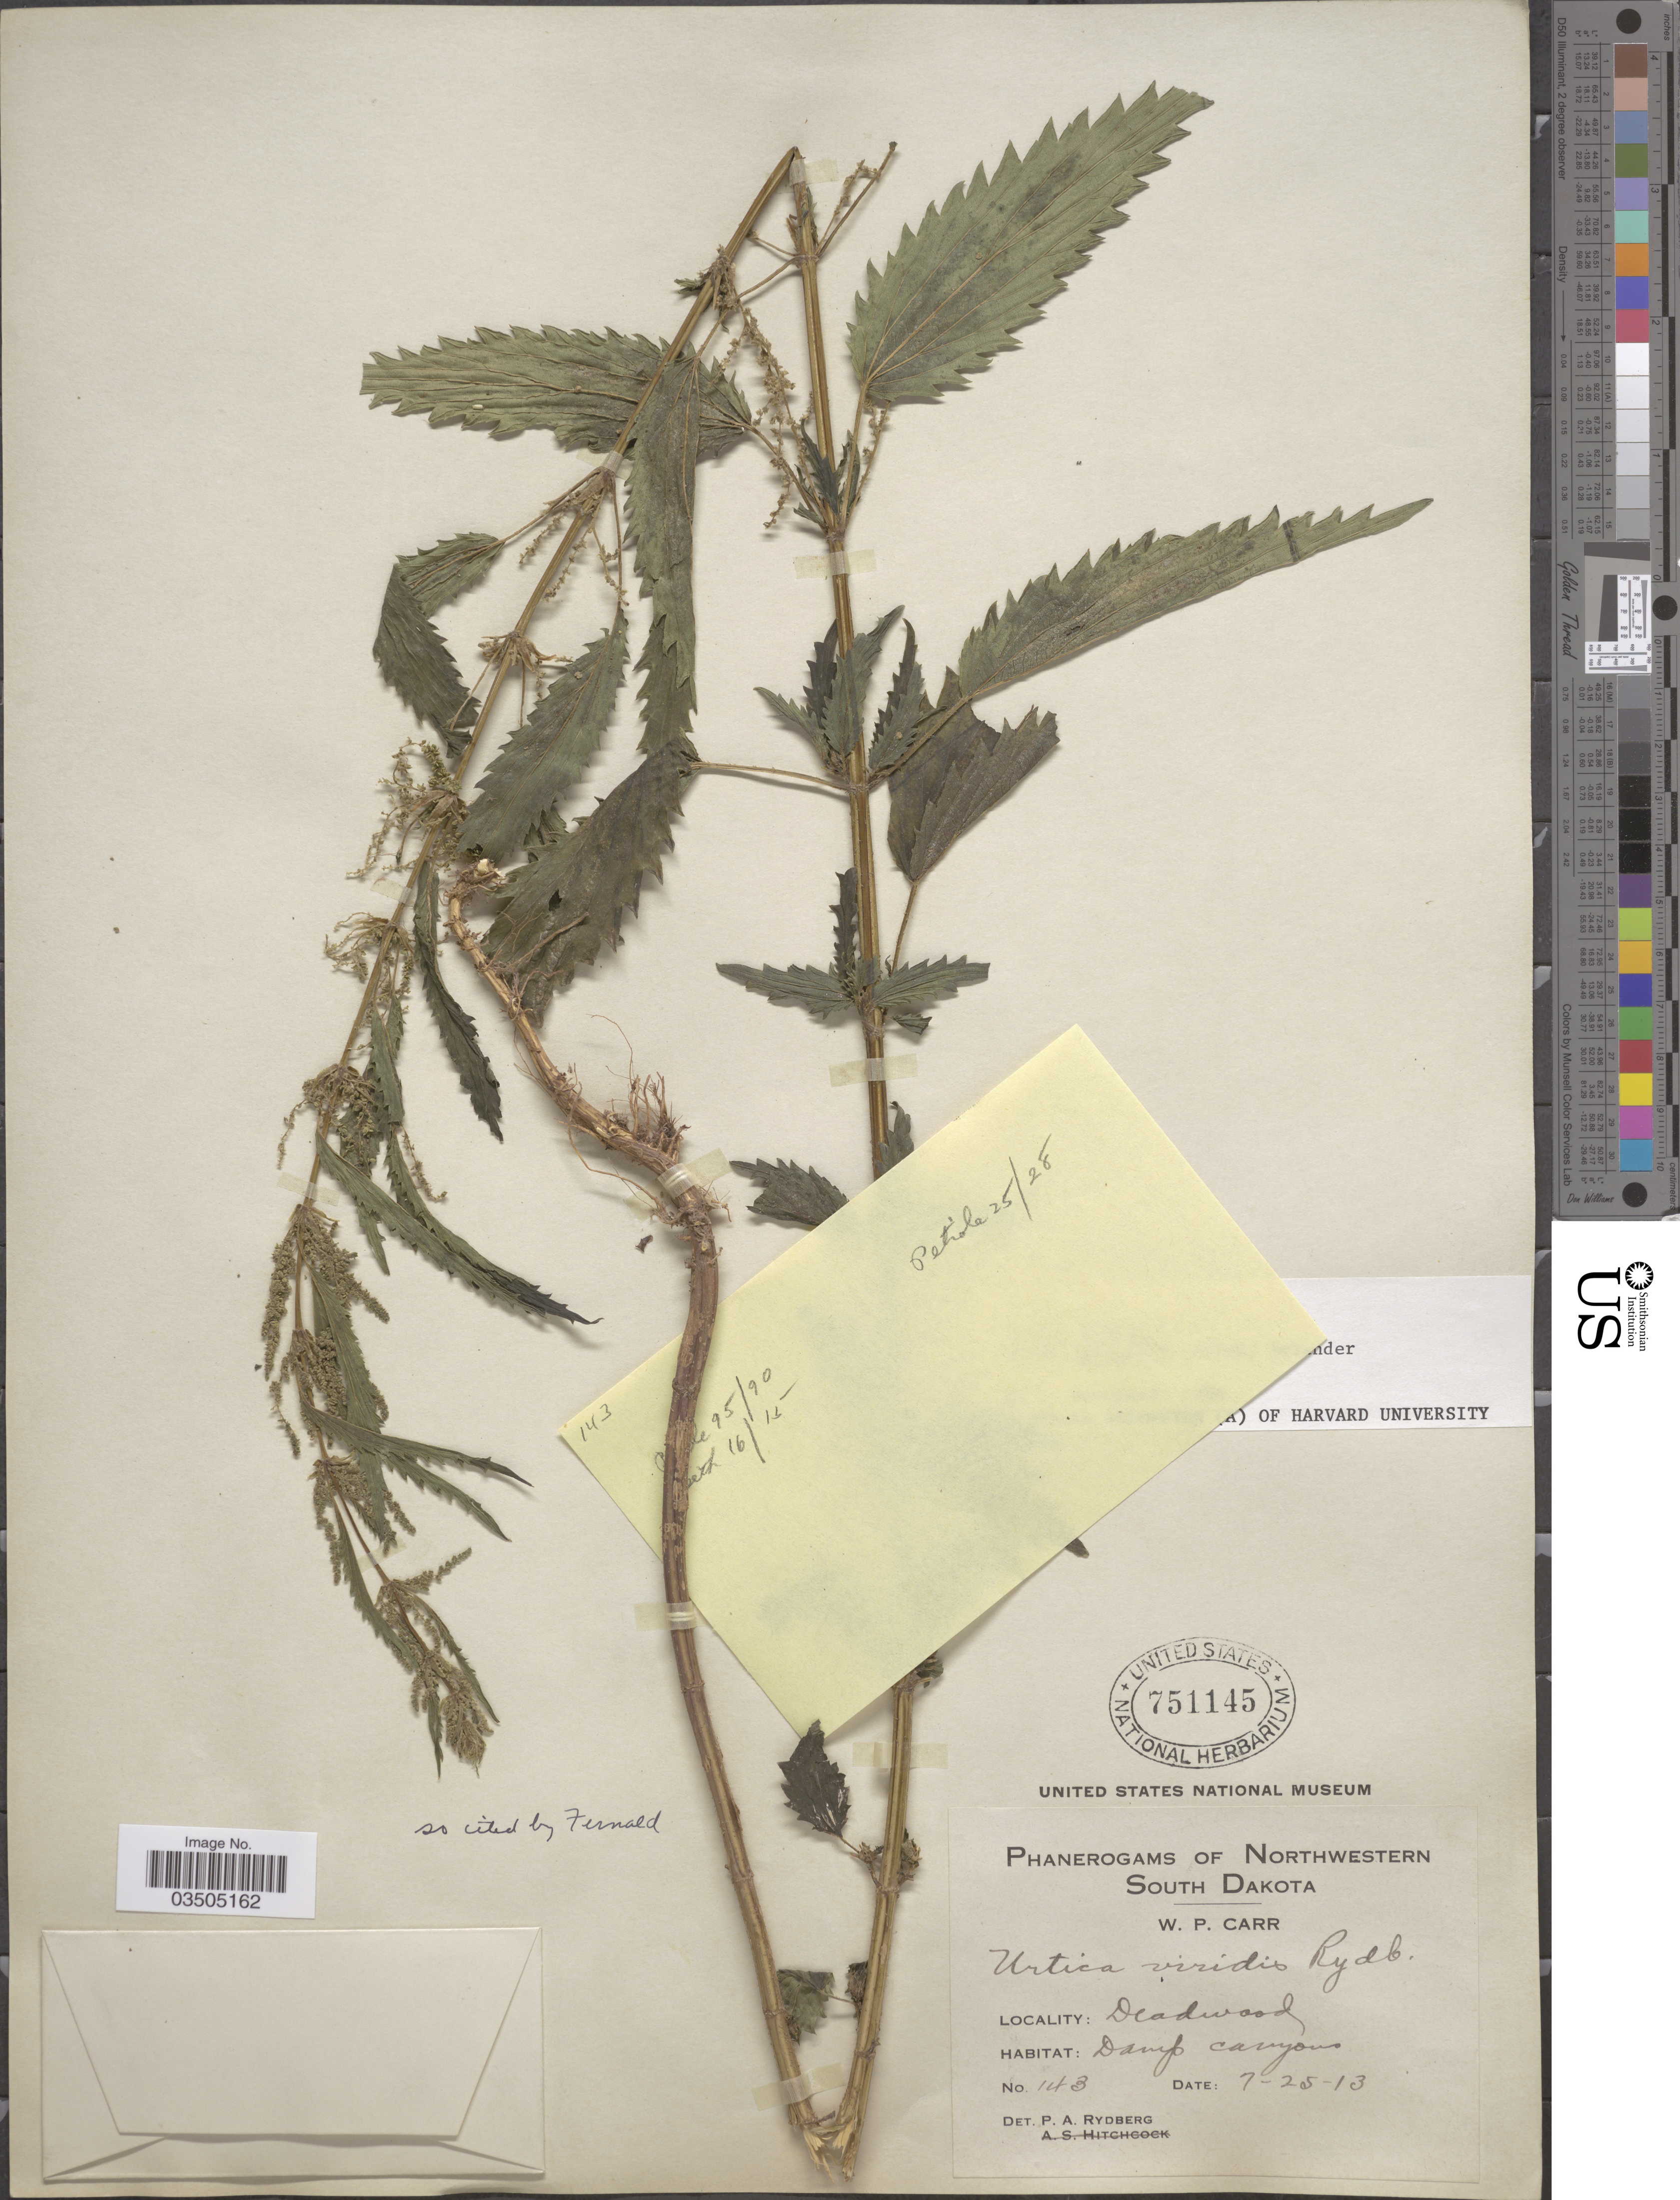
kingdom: Plantae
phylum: Tracheophyta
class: Magnoliopsida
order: Rosales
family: Urticaceae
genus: Urtica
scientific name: Urtica dioica subsp. gracilis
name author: L.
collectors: W. Carr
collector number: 143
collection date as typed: Transcribed d/m/y: 25/7/13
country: United States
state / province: South Dakota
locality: Northwestern South Dakota. Deadwood. Damp canyons.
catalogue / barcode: US 751145